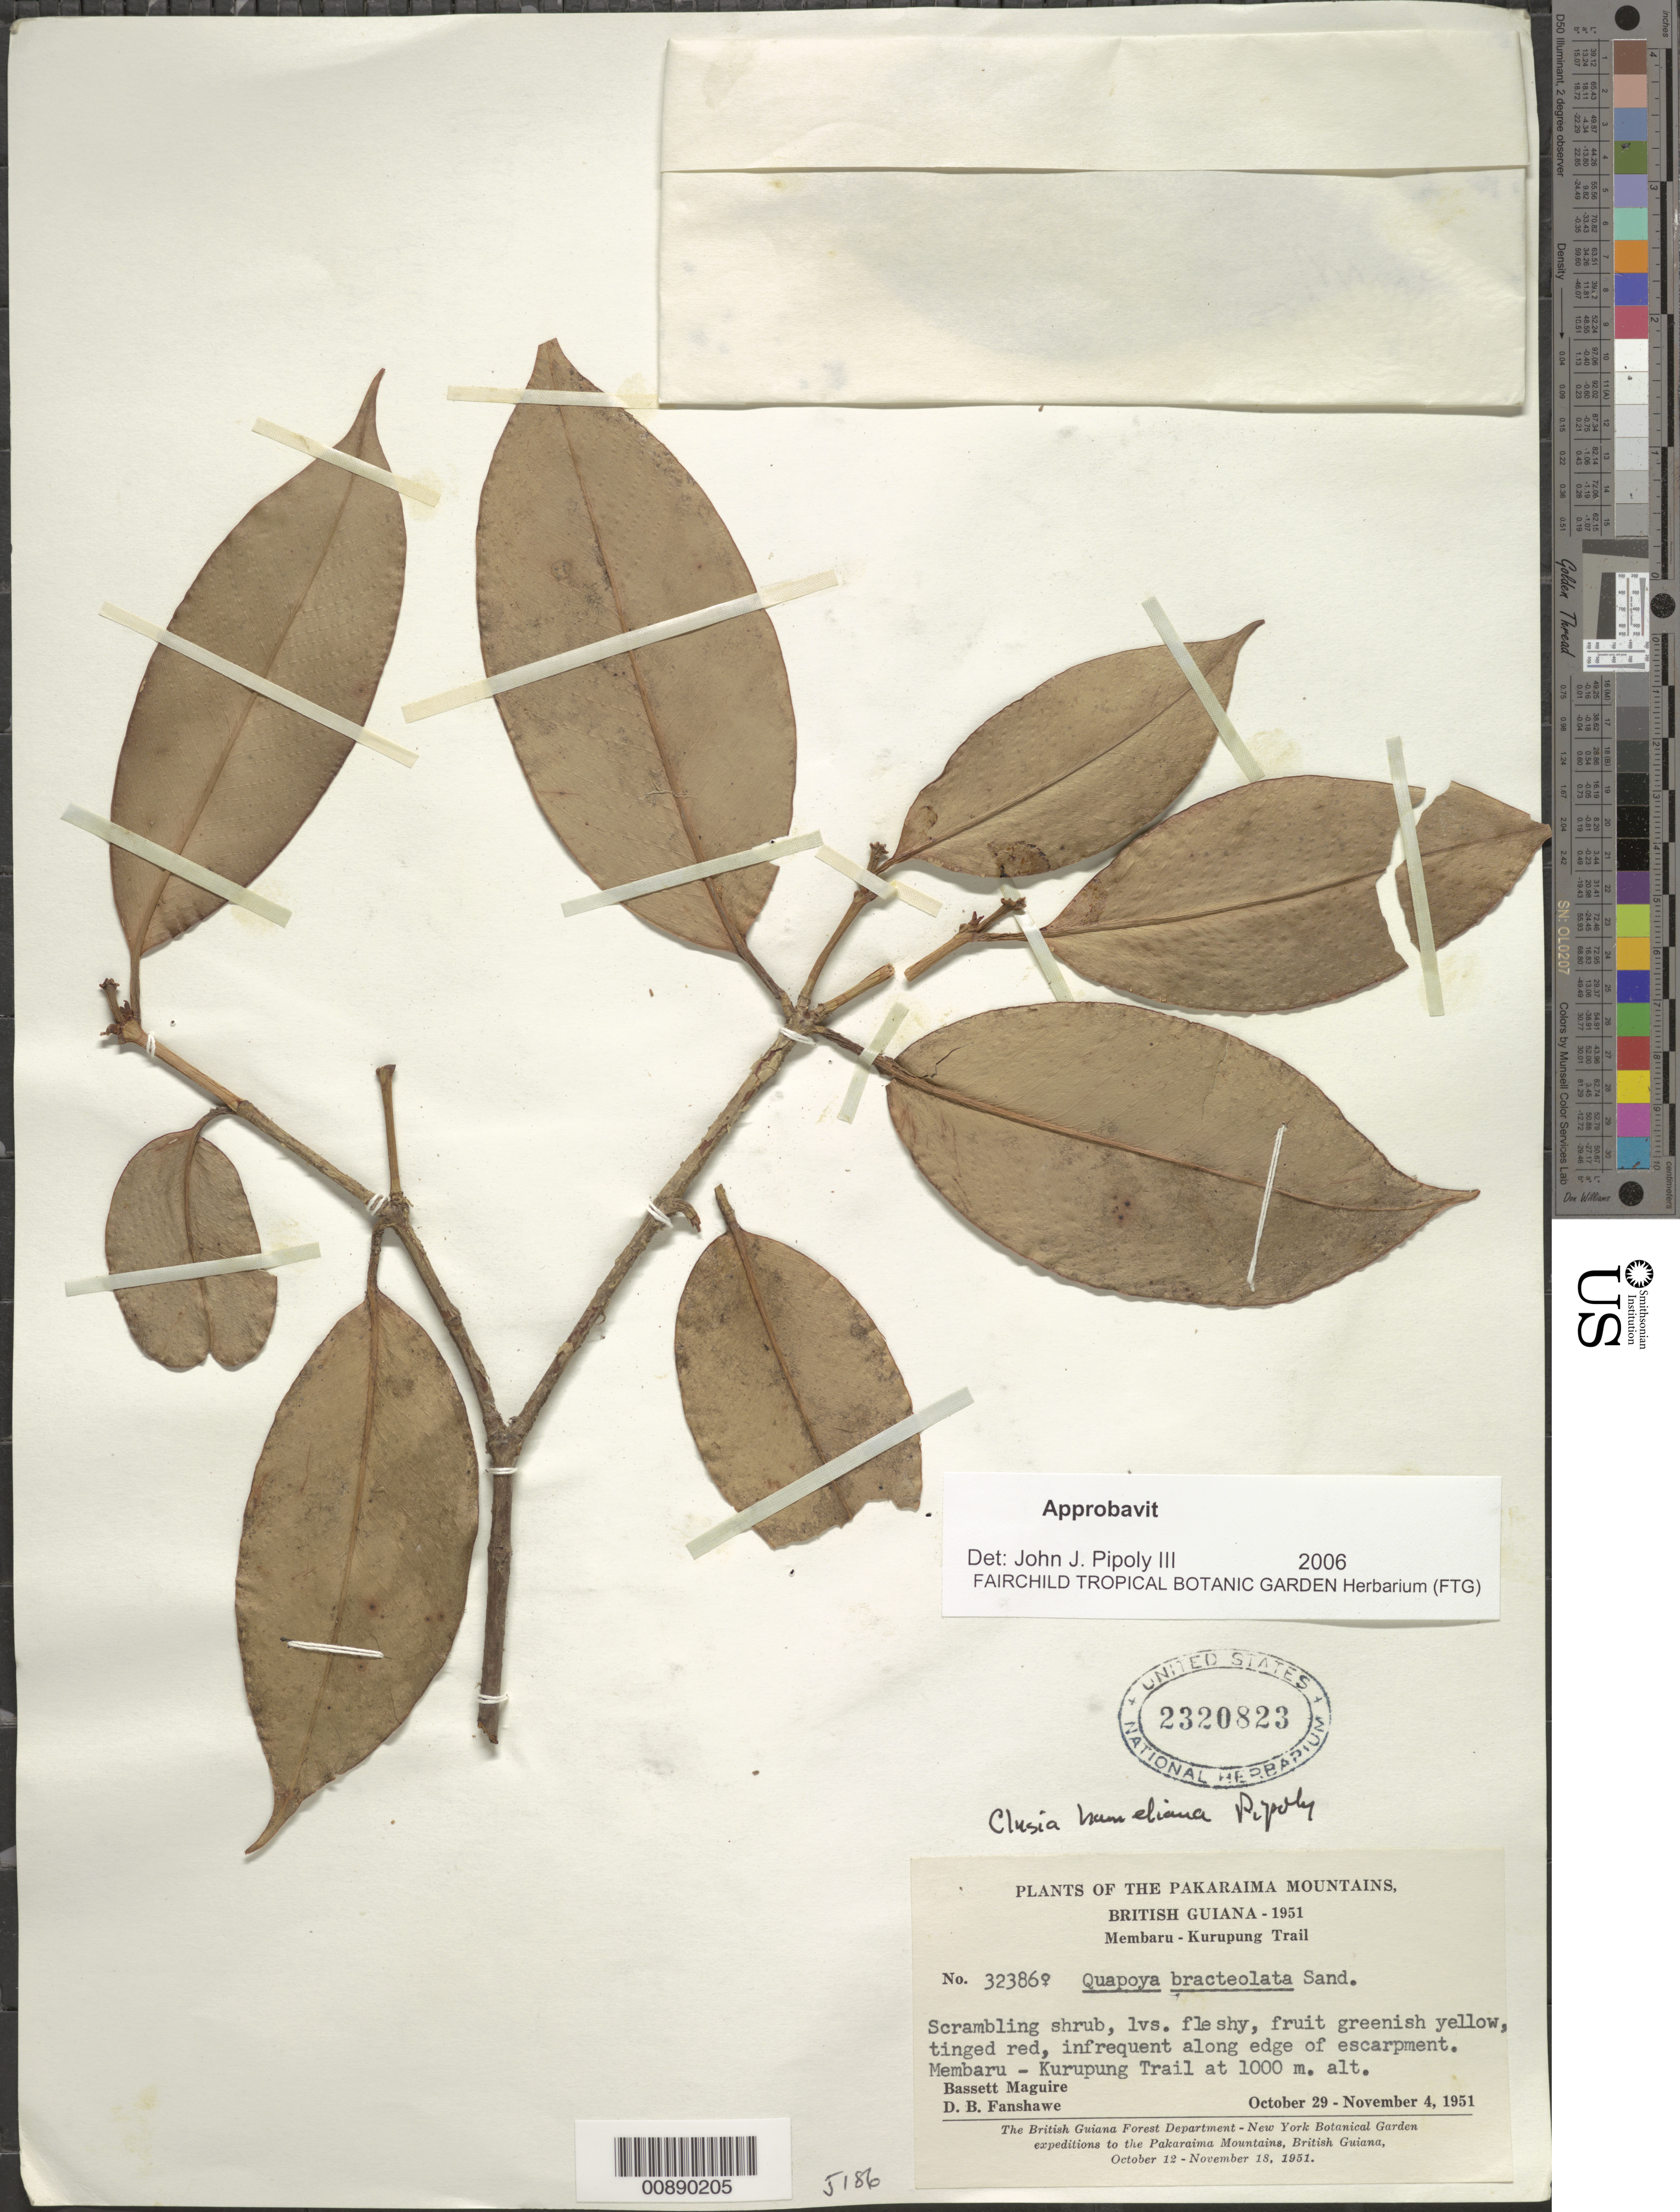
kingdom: Plantae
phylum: Tracheophyta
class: Magnoliopsida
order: Malpighiales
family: Clusiaceae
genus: Clusia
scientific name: Clusia hammeliana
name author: Pipoly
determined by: Pipoly, J. J., III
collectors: B. Maguire & D. B. Fanshawe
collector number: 32386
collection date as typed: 29-Oct-51 to 4-Nov-51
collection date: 1951-10-29/1951-11-04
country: Guyana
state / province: Cuyuni-Mazaruni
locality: Membaru-Kurupung Trail, Pakaraima Mts.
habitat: Edge of escarpment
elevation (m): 1000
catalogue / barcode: US 2320823